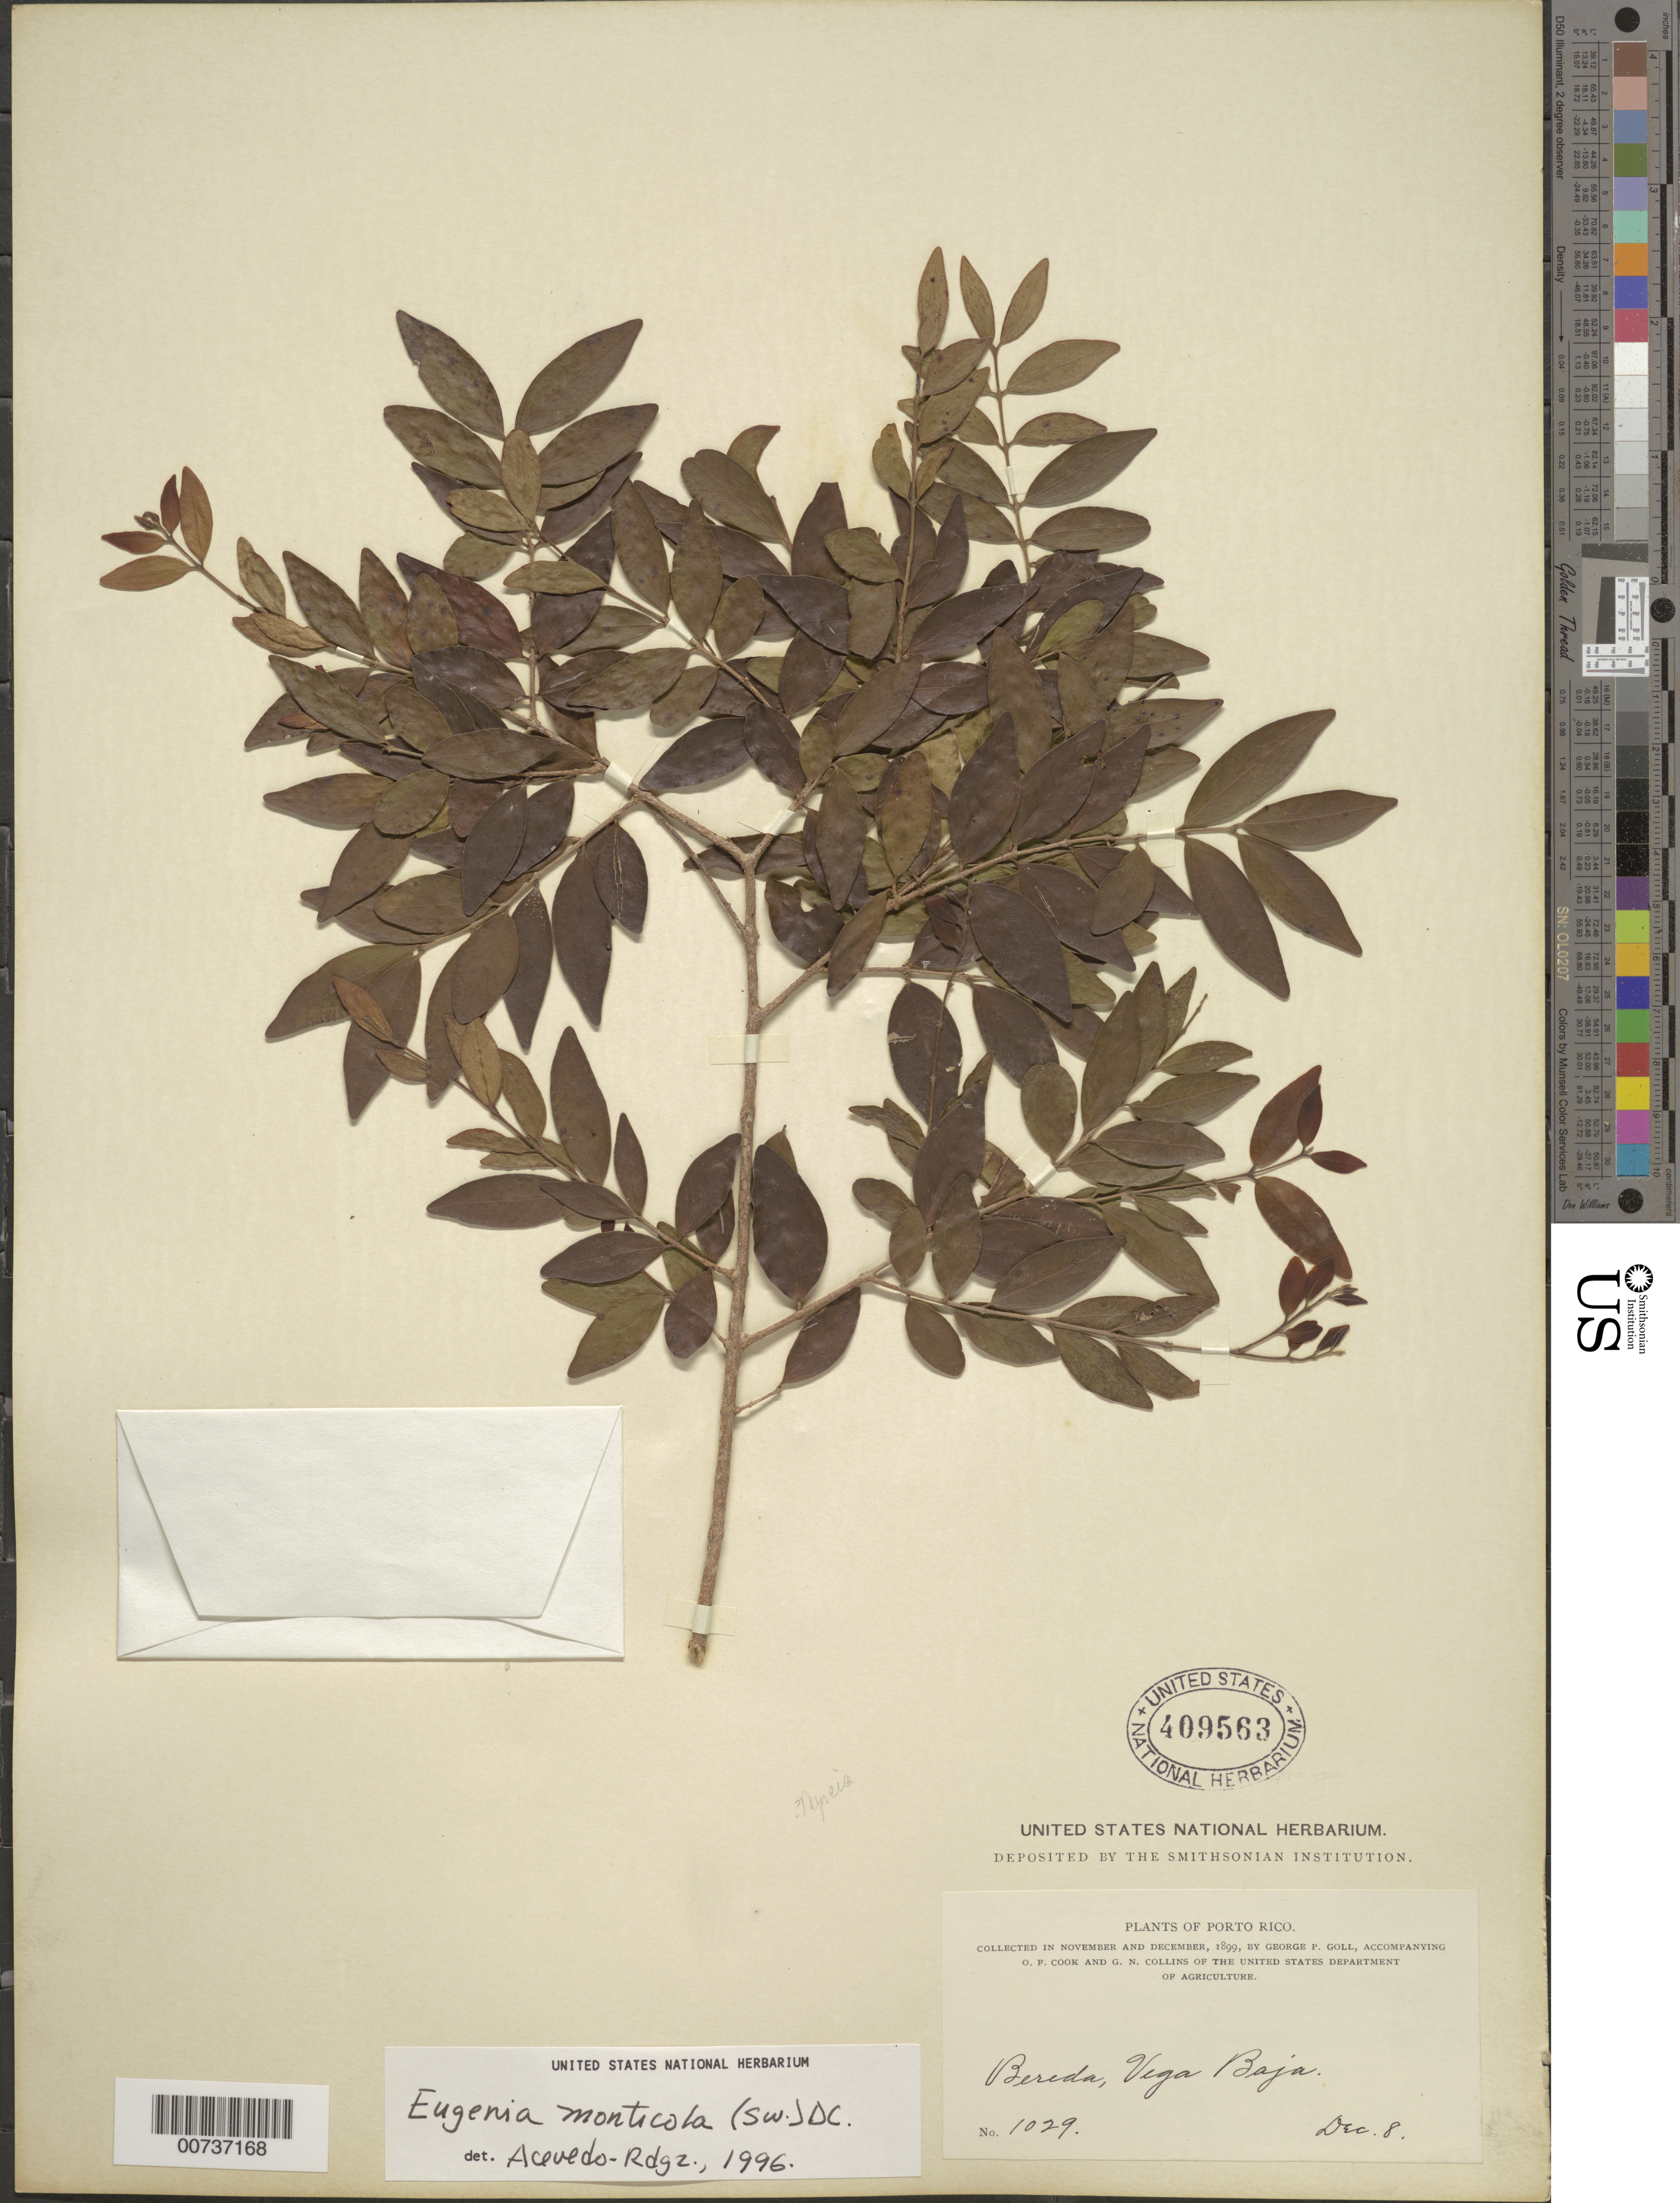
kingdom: Plantae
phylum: Tracheophyta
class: Magnoliopsida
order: Myrtales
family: Myrtaceae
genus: Eugenia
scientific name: Eugenia monticola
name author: (Sw.) DC.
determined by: Acevedo-Rodríguez, P., (BOT), Smithsonian Institution - National Museum of Natural History (UNITED STATES)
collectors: G. Goll, O. F. Cook & G. N. Collins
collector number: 1029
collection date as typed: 08 Dec 1899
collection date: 1899-12-08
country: Puerto Rico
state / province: Vega Baja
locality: Bereda, Vega Baja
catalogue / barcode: US 409563